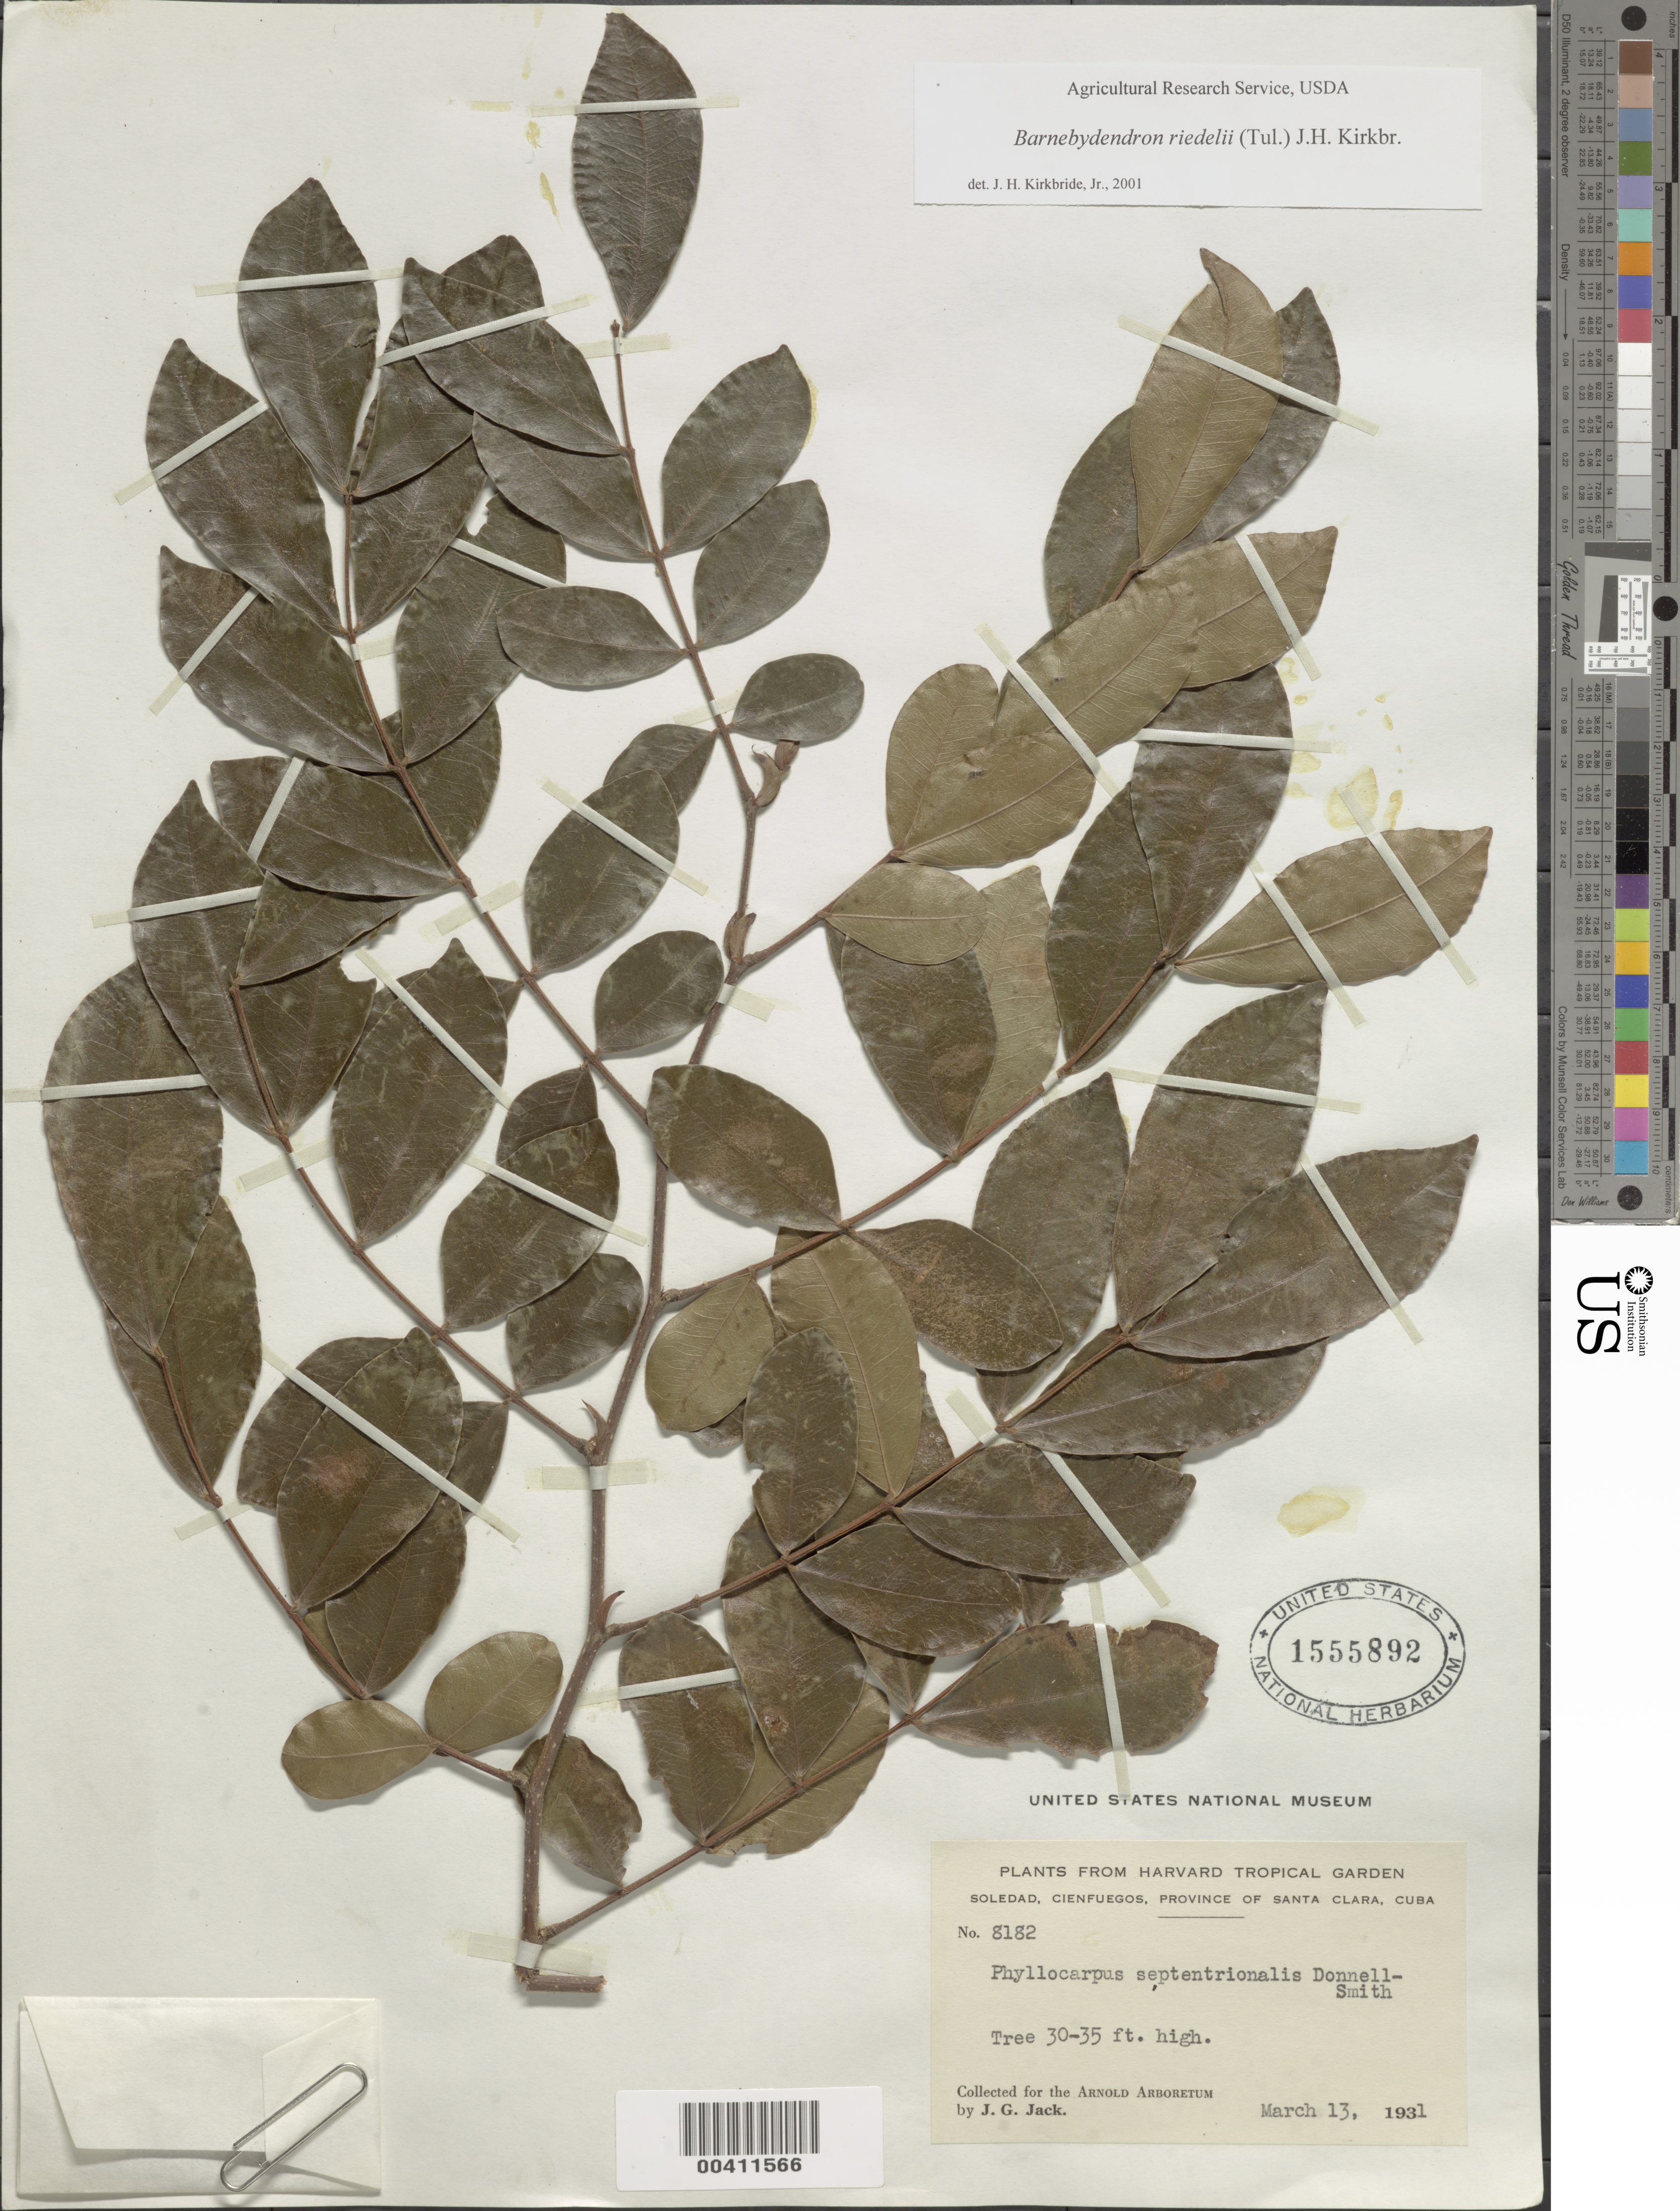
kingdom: Plantae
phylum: Tracheophyta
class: Magnoliopsida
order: Fabales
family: Fabaceae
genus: Barnebydendron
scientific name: Barnebydendron riedelii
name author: (Tul.) J.H. Kirkbr.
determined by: Kirkbride, J. H.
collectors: J. G. Jack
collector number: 8182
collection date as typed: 13 Mar 1931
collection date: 1931-03-13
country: Cuba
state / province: Las Villas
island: Greater Antilles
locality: Cienfuegos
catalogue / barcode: US 1555892